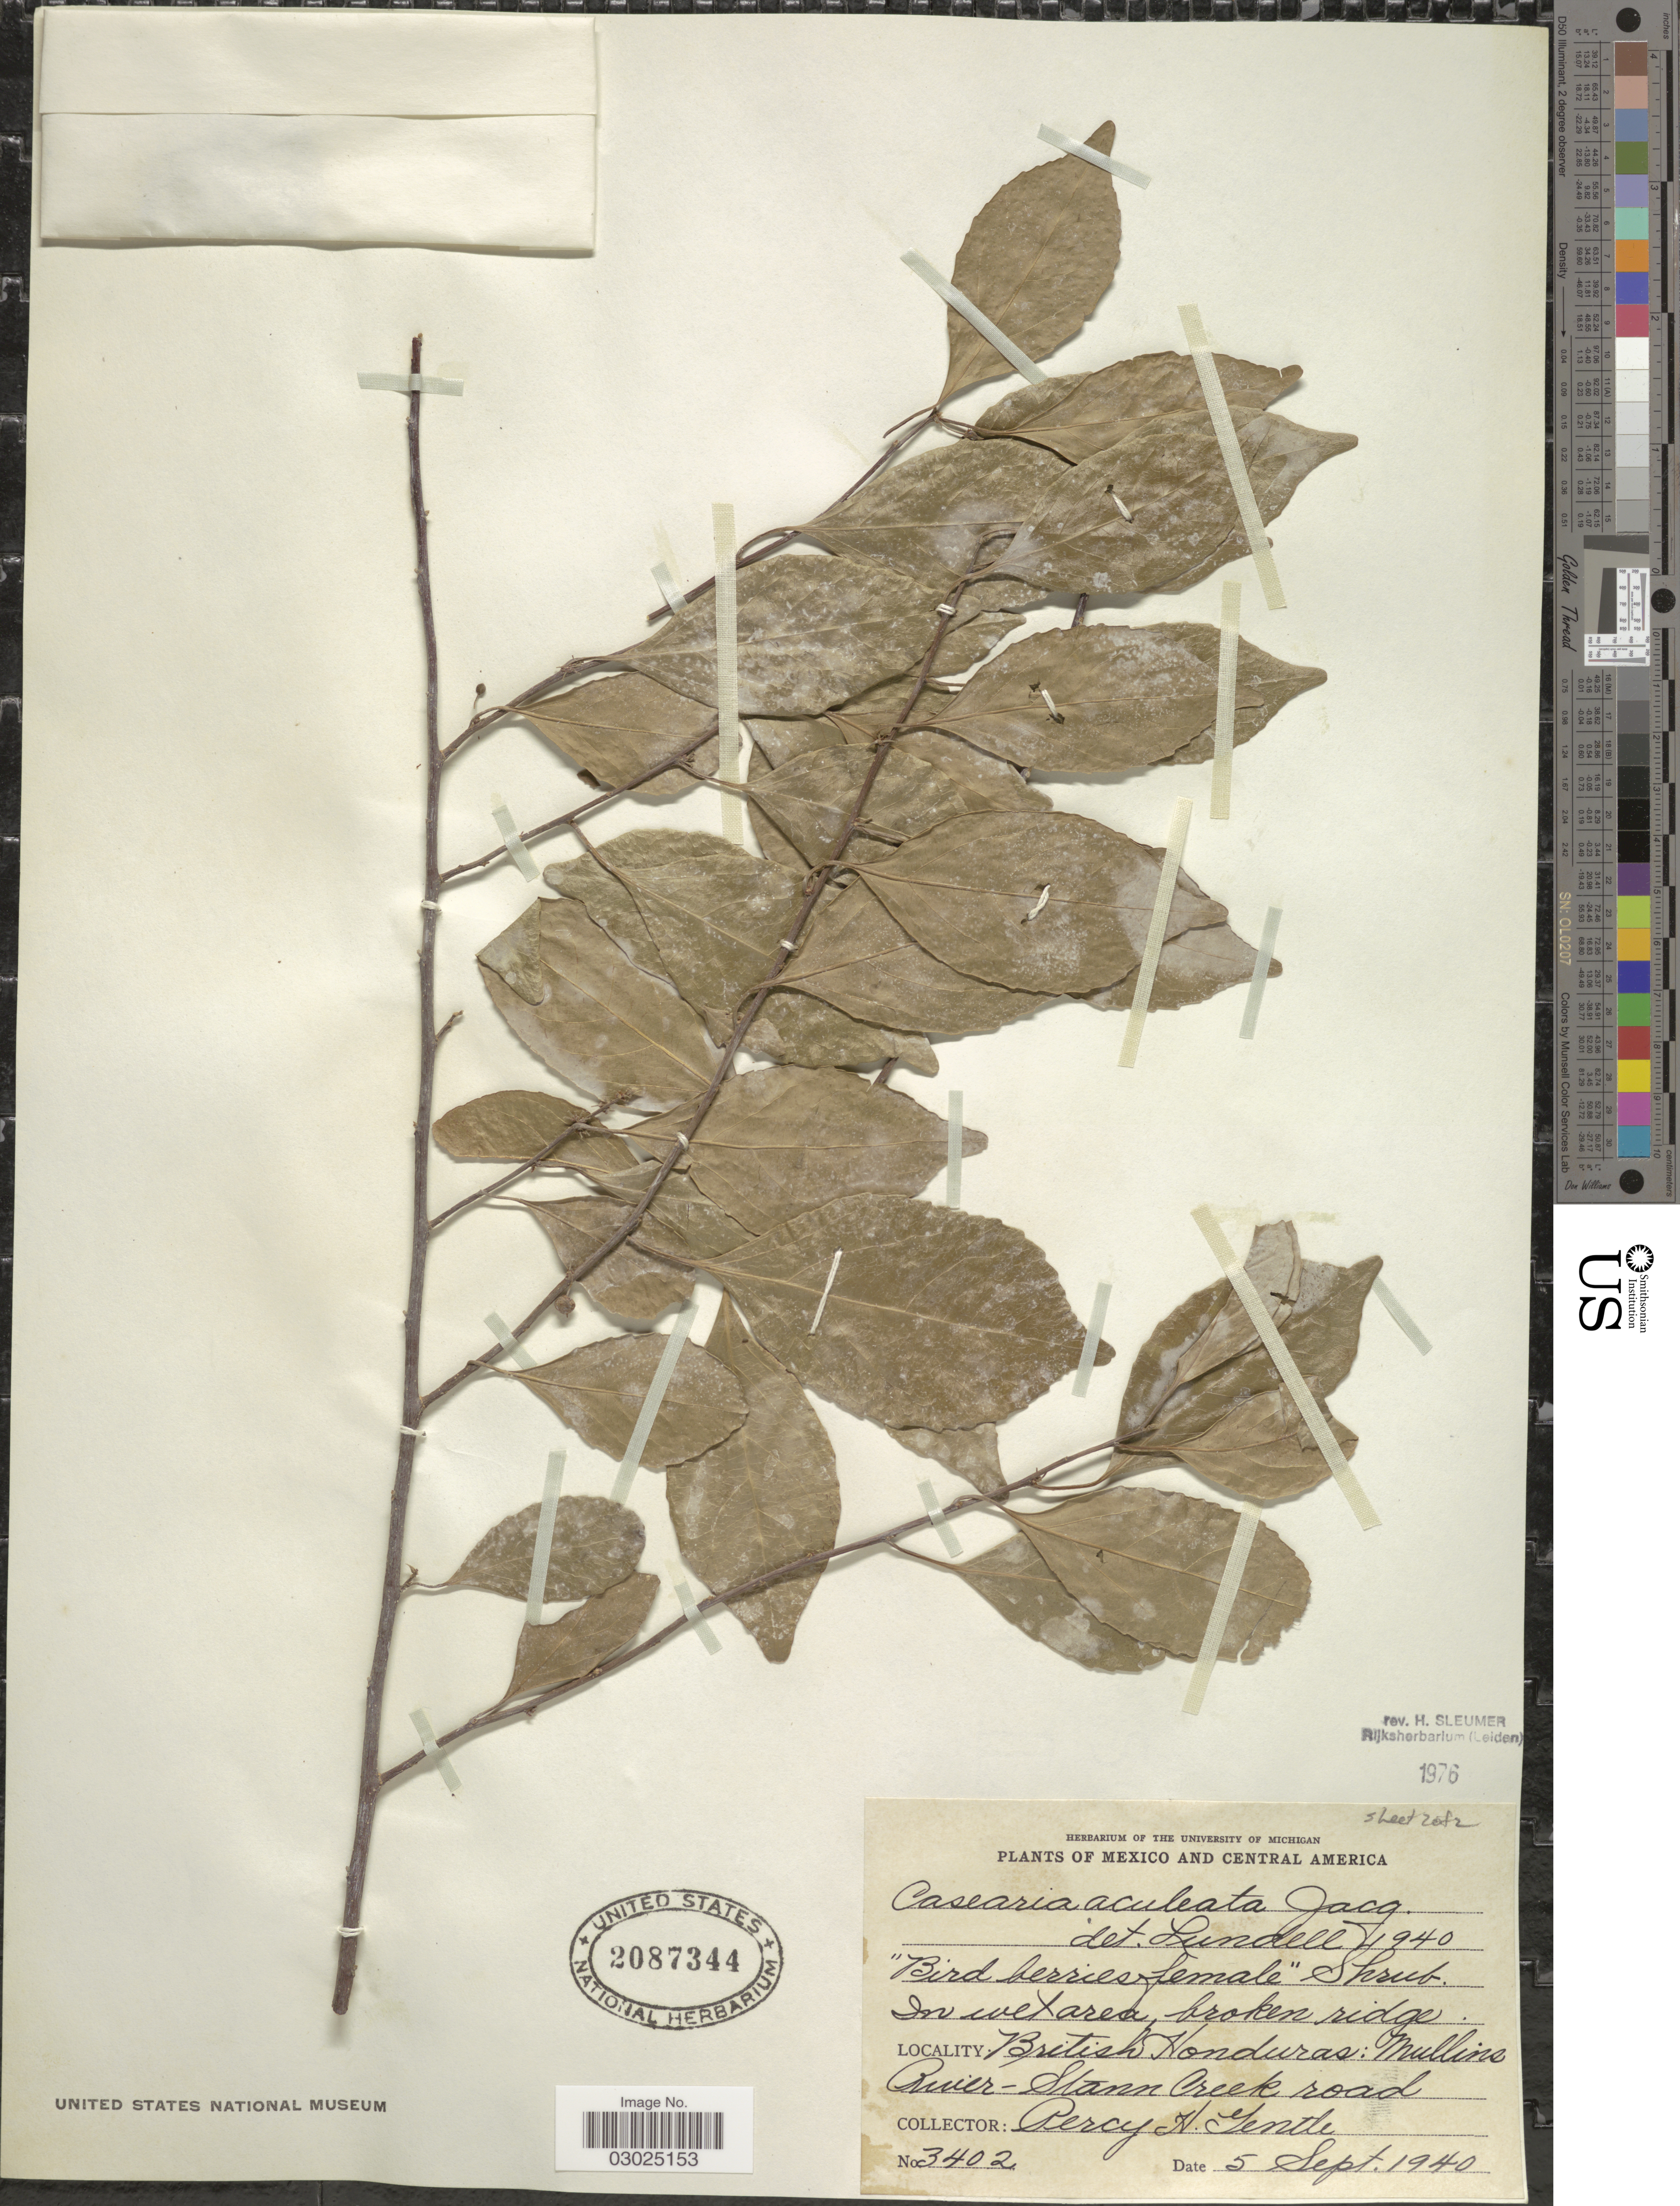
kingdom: Plantae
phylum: Tracheophyta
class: Magnoliopsida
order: Malpighiales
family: Salicaceae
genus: Casearia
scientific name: Casearia aculeata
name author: Jacq.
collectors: P. H. Gentle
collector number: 3402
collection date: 1940-09-05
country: Belize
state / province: Stann Creek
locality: British Honduras: Mullins River-Stann Creek road.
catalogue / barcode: US 2087344